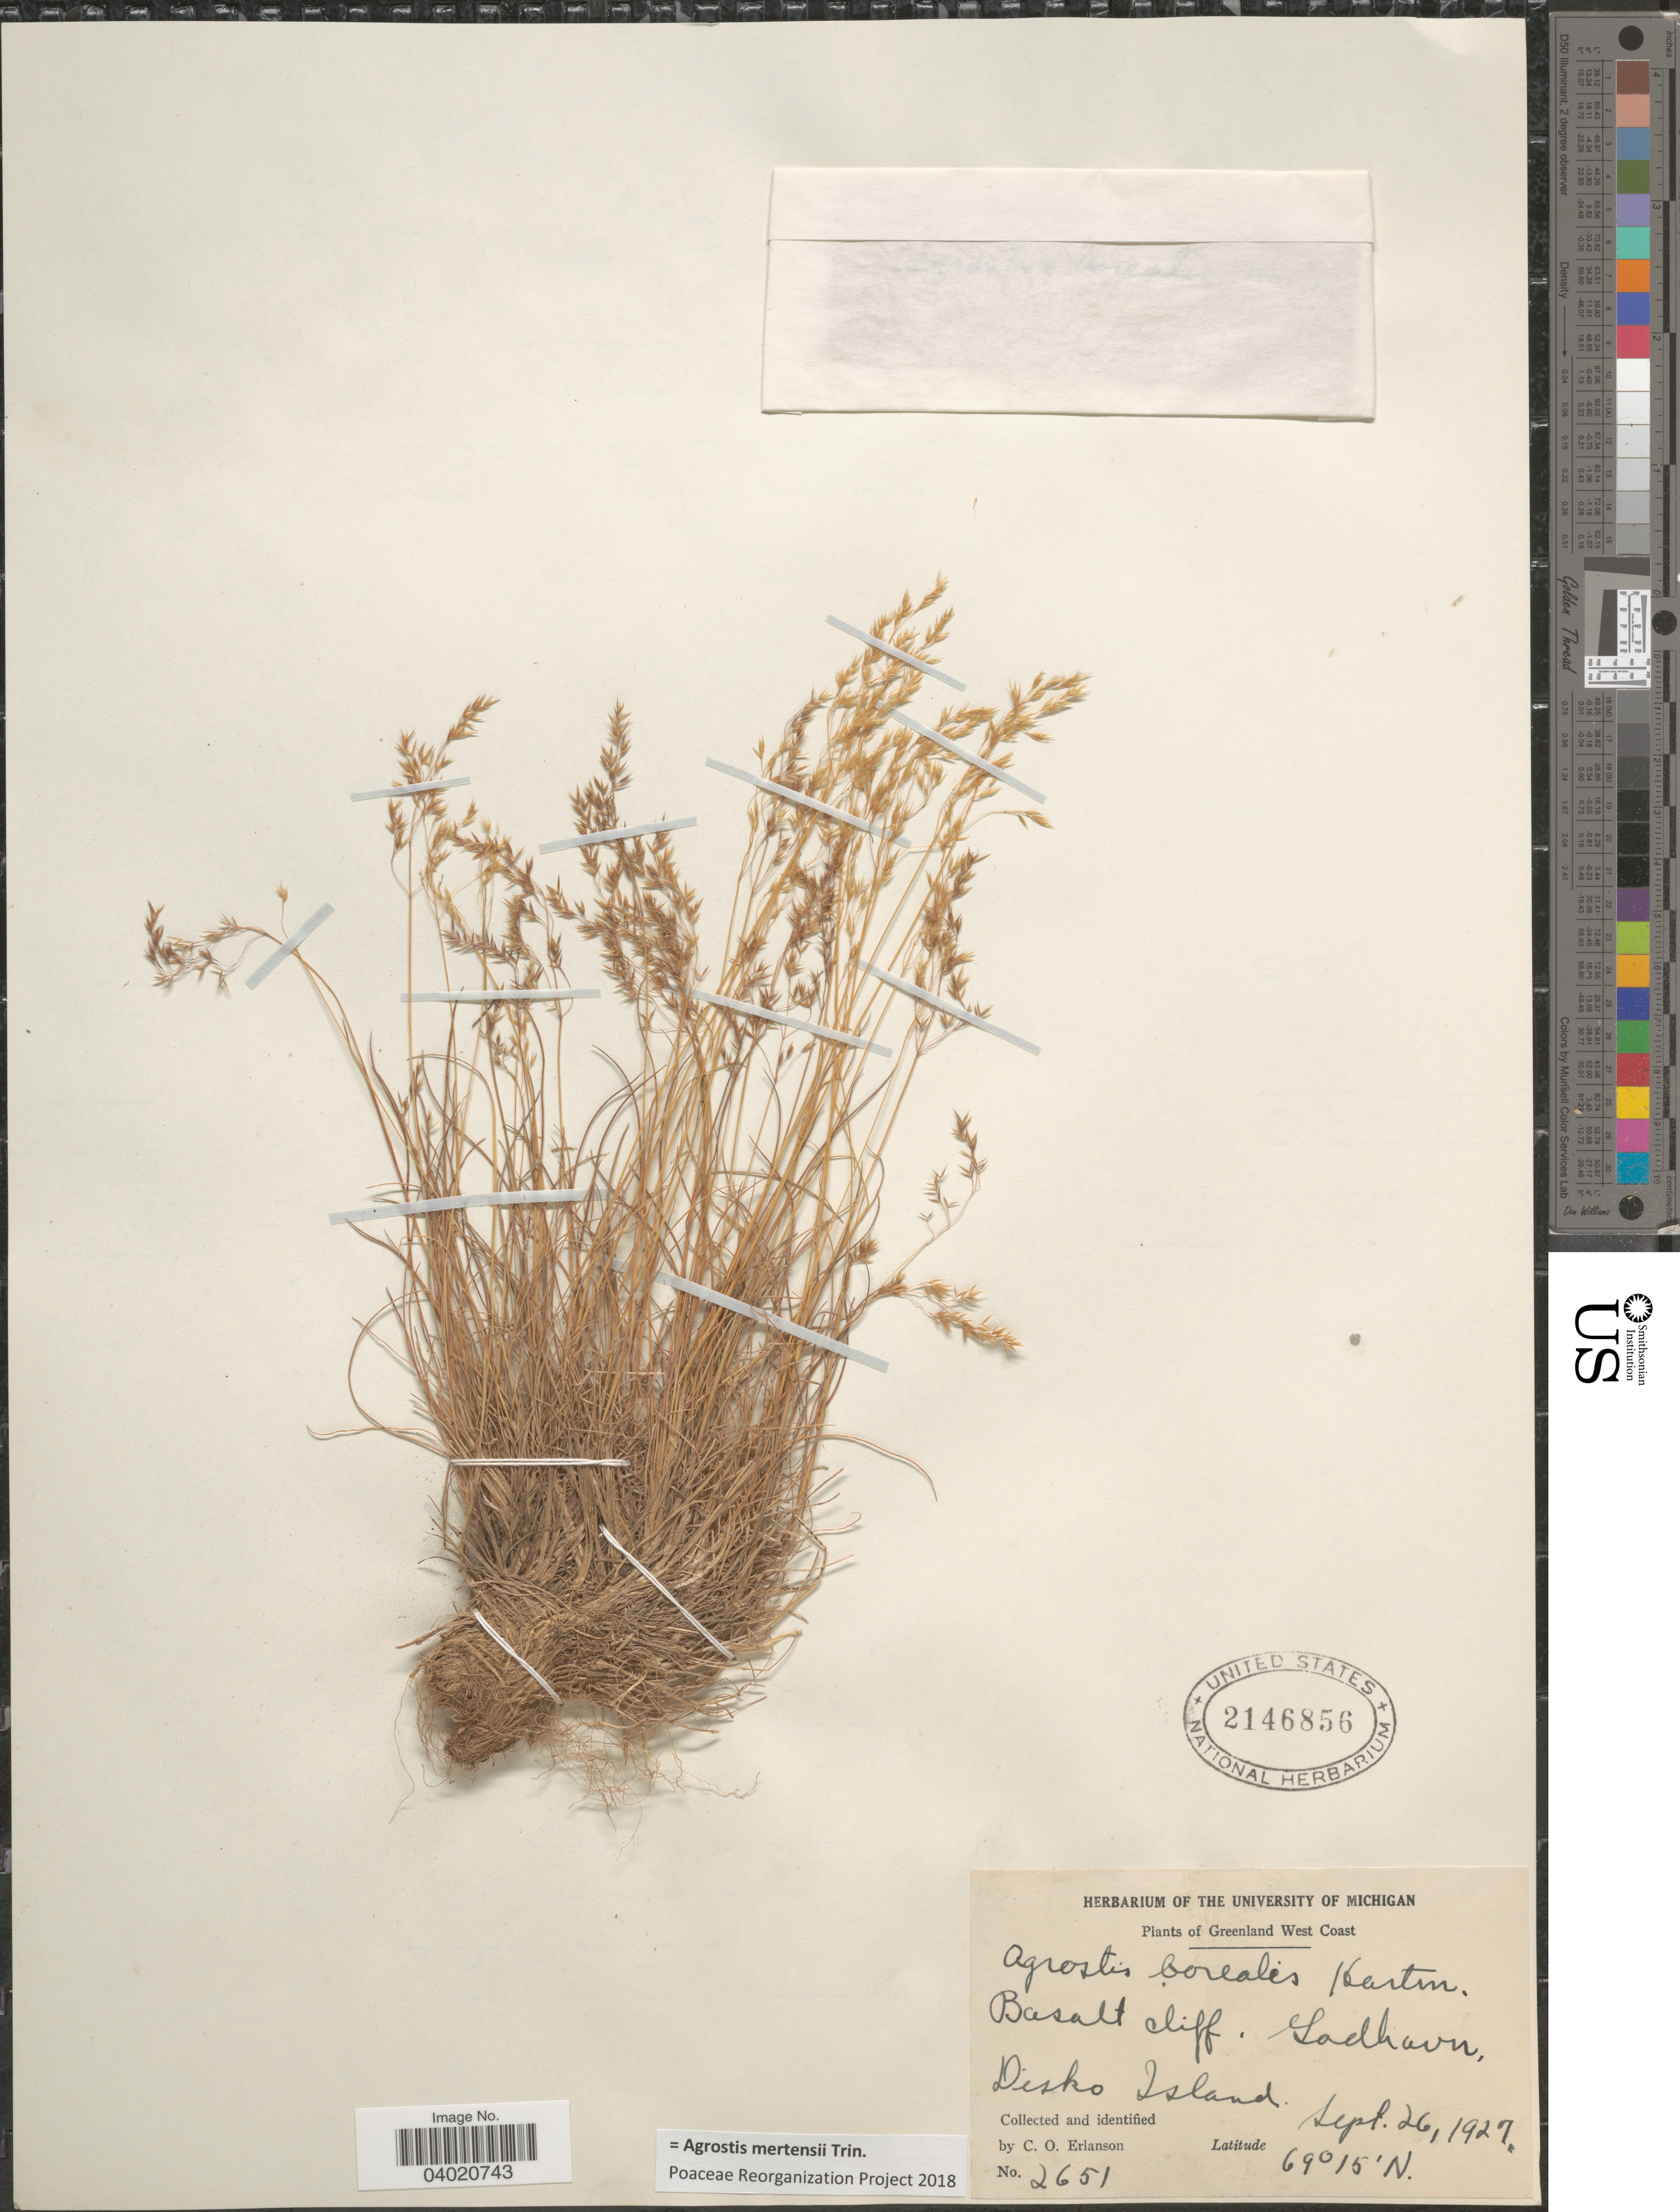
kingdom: Plantae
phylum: Tracheophyta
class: Liliopsida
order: Poales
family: Poaceae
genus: Agrostis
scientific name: Agrostis mertensii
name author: Trin.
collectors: C. O. Erlanson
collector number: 2651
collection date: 1927-09-26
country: Greenland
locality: Greenland West Coast. Basalt cliff. Godhavn, Disko Island.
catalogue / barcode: US 2146856